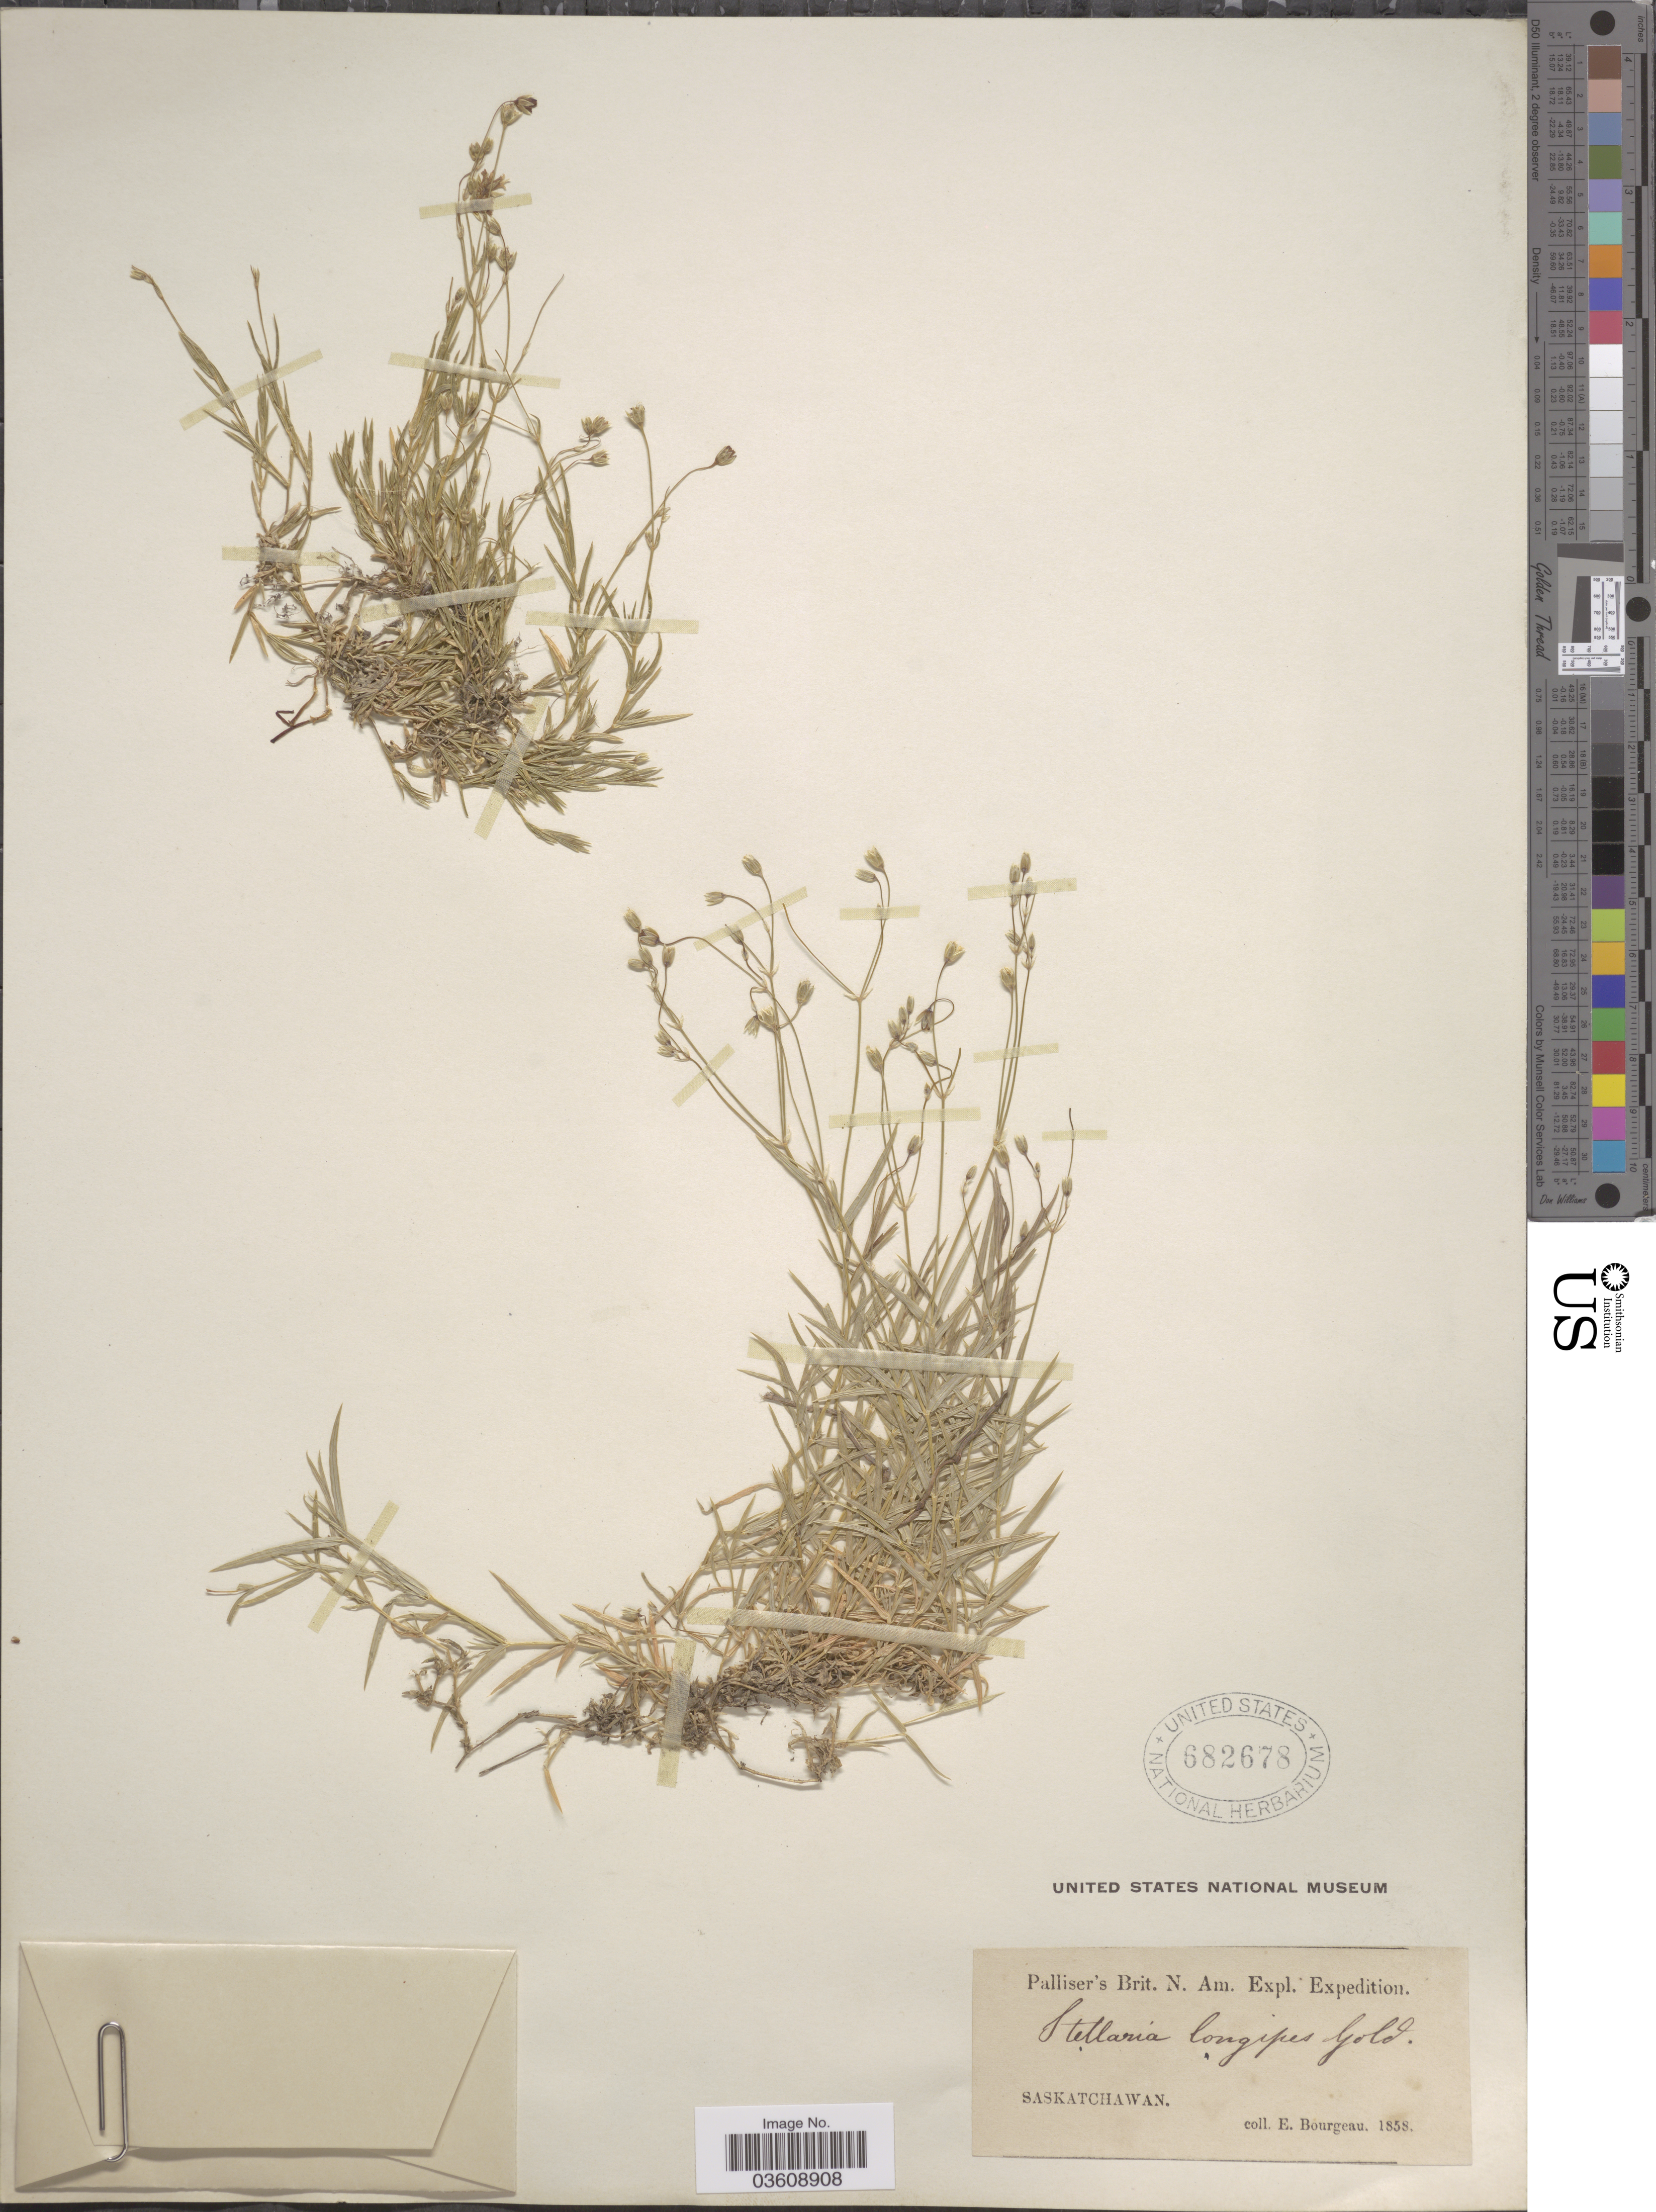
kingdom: Plantae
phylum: Tracheophyta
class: Magnoliopsida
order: Caryophyllales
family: Caryophyllaceae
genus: Stellaria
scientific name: Stellaria longipes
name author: Goldie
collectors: E. Bourgeau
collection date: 1858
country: Canada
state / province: Saskatchewan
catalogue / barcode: US 682678